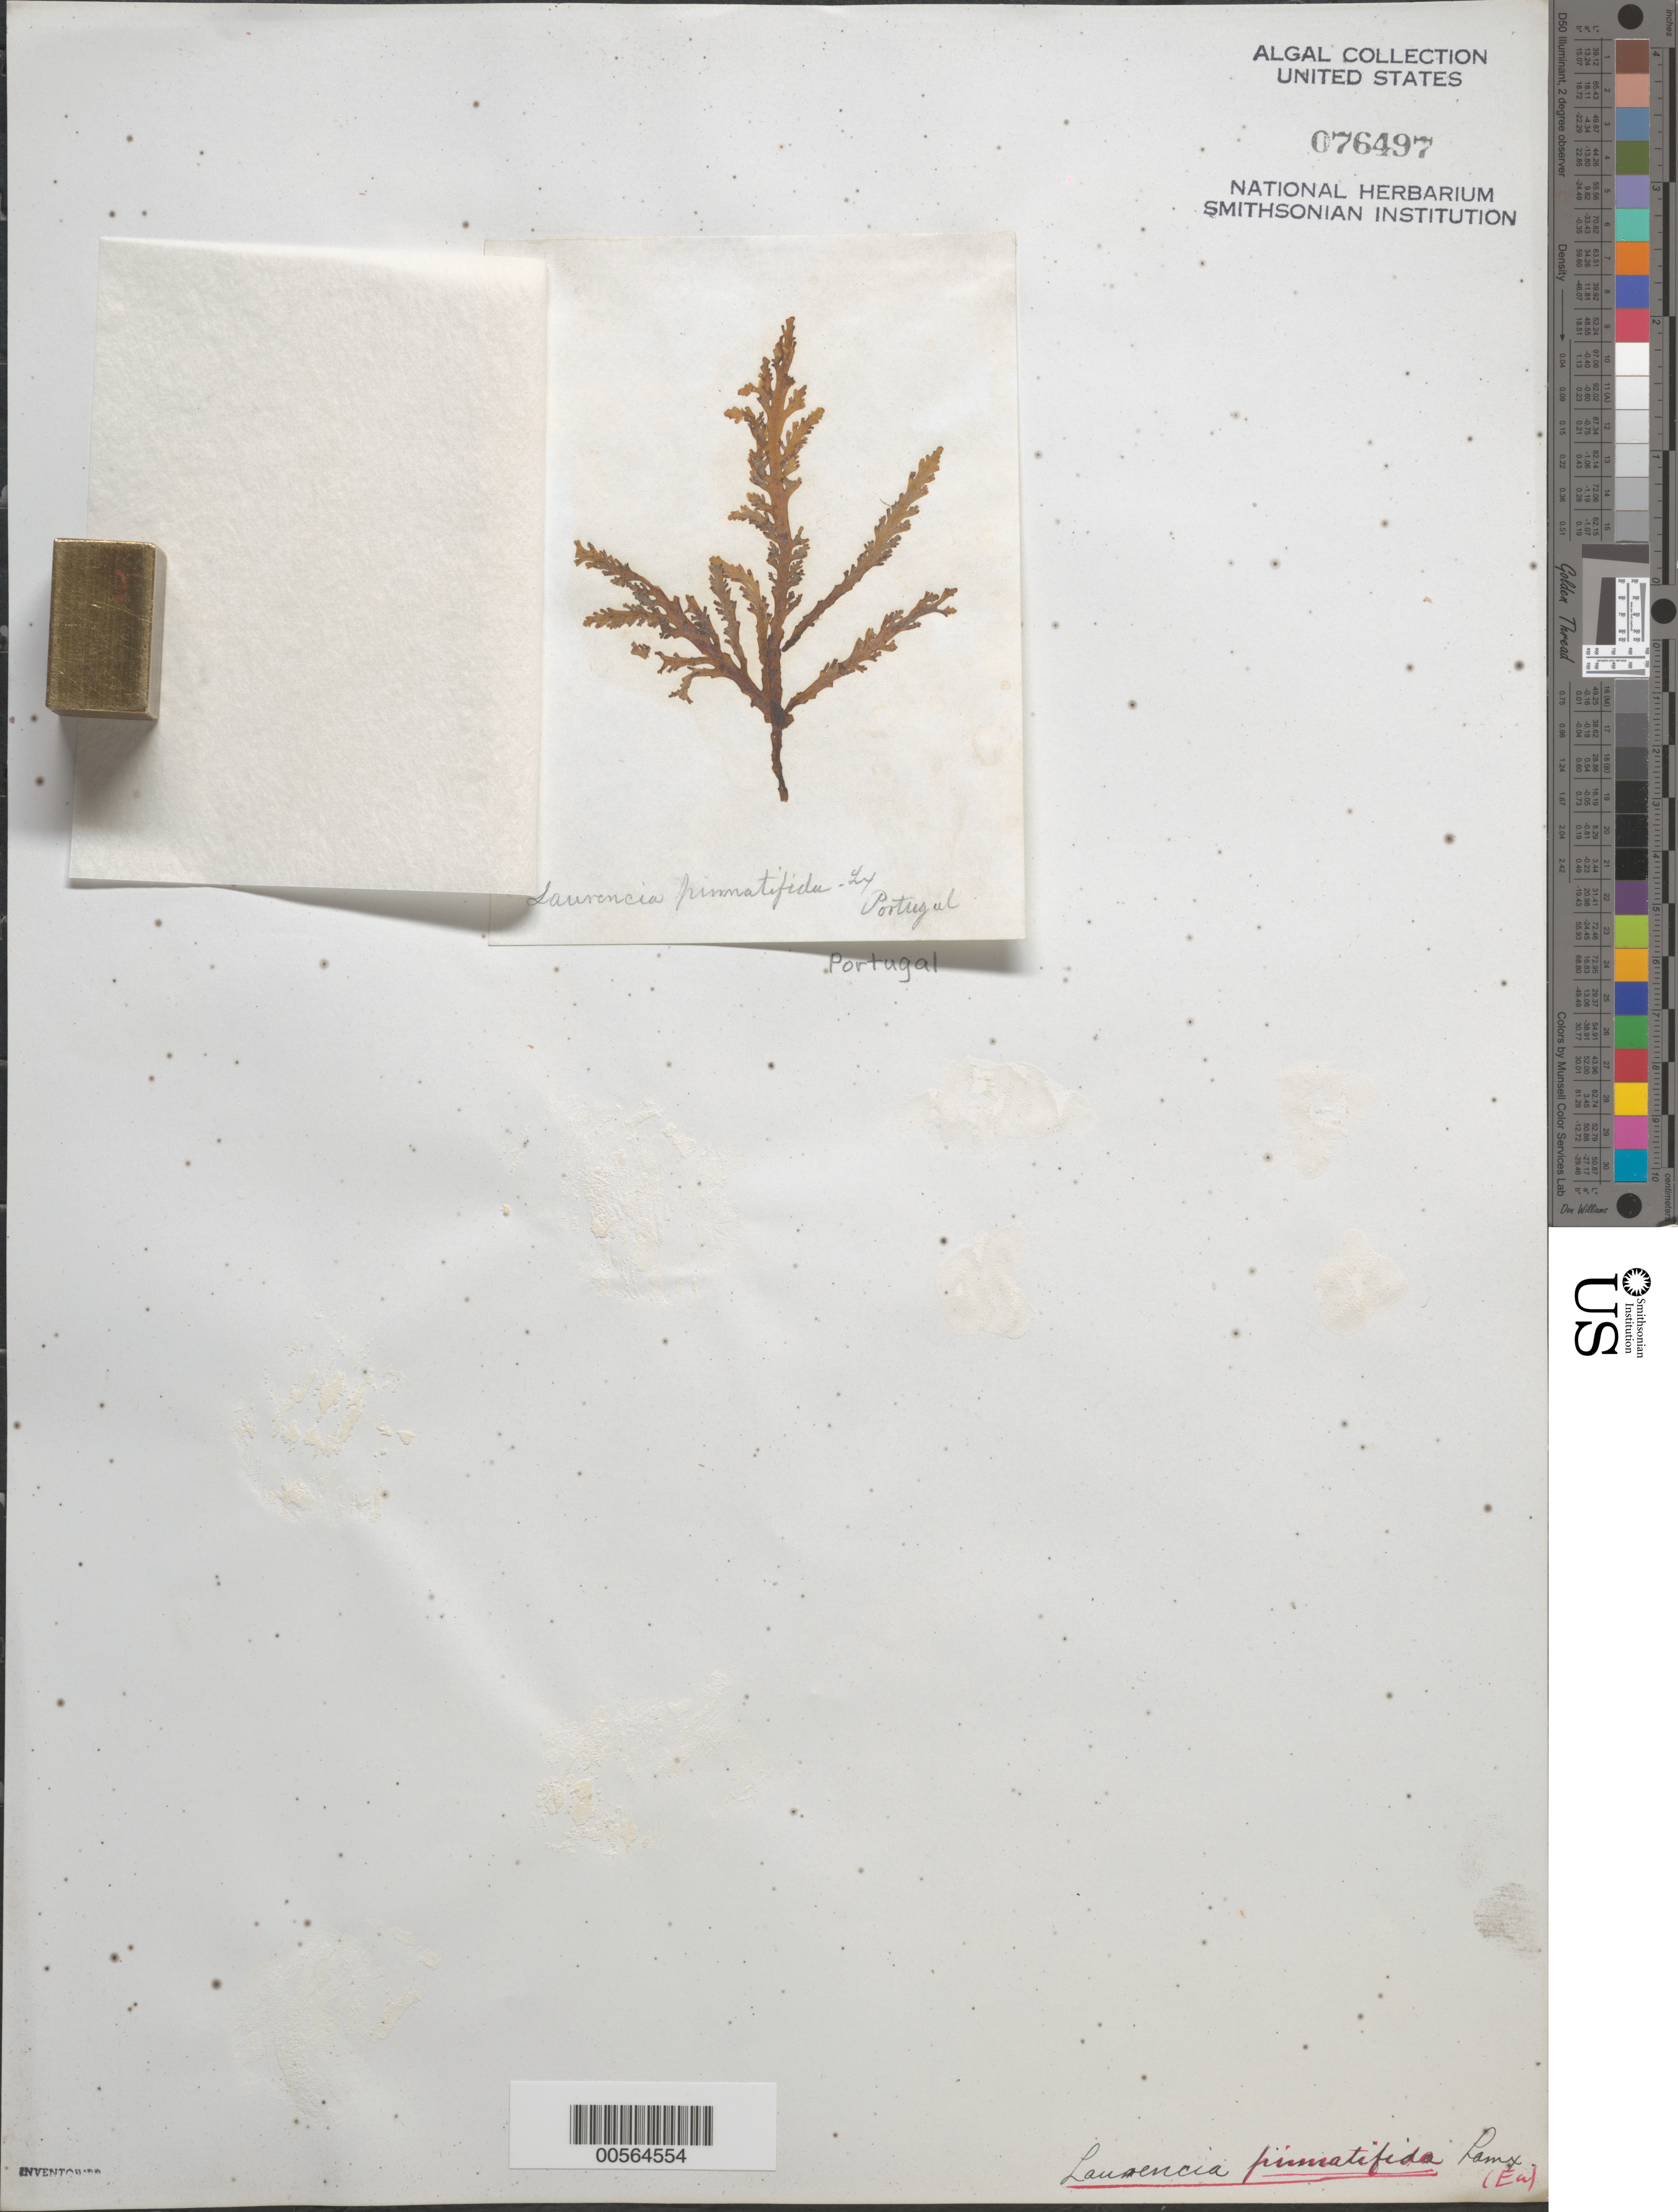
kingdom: Plantae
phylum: Rhodophyta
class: Florideophyceae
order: Ceramiales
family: Rhodomelaceae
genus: Osmundea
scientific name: Osmundea pinnatifida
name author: (Huds.) Stackh.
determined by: Algae name updating Project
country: Portugal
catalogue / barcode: US 76497